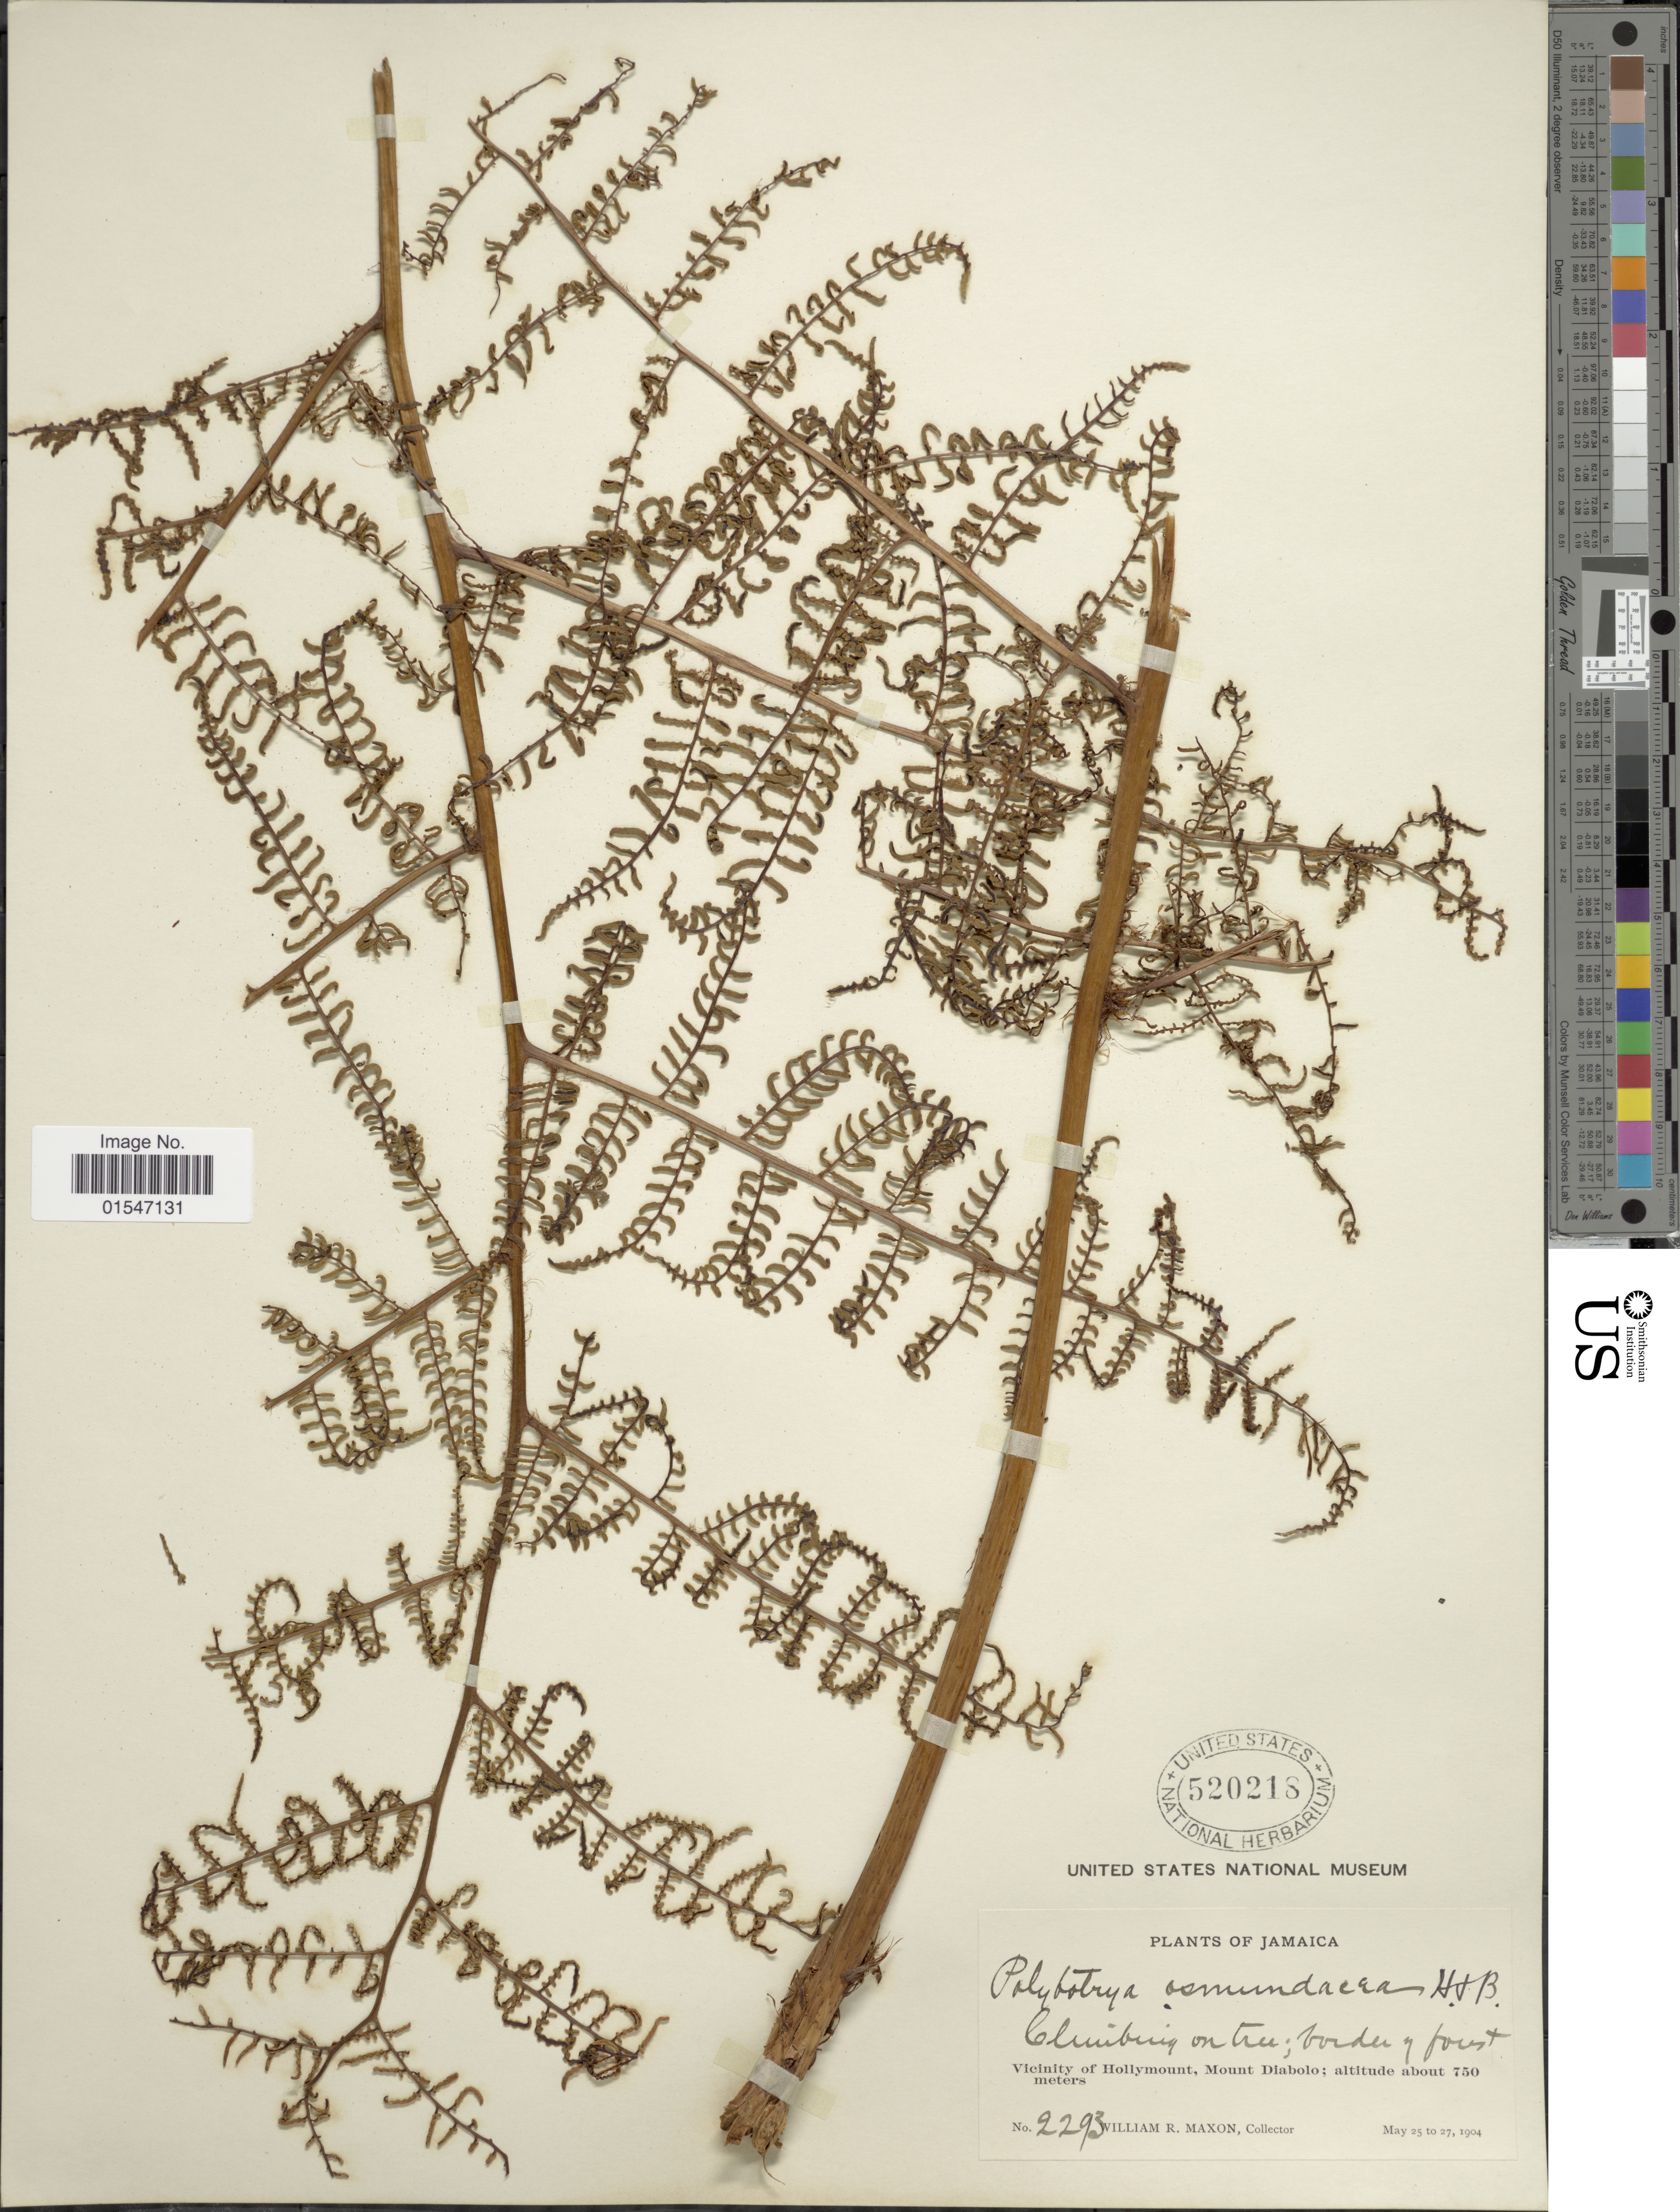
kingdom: Plantae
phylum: Tracheophyta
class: Polypodiopsida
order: Polypodiales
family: Dryopteridaceae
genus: Polybotrya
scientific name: Polybotrya osmundacea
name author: Humb. & Bonpl. ex Willd.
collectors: W. R. Maxon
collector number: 2293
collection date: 1904-05-25/1904-05-27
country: Jamaica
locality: Jamaica, Vicinity of Hollymount, Mount Diabolo.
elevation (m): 750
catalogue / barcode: US 520218